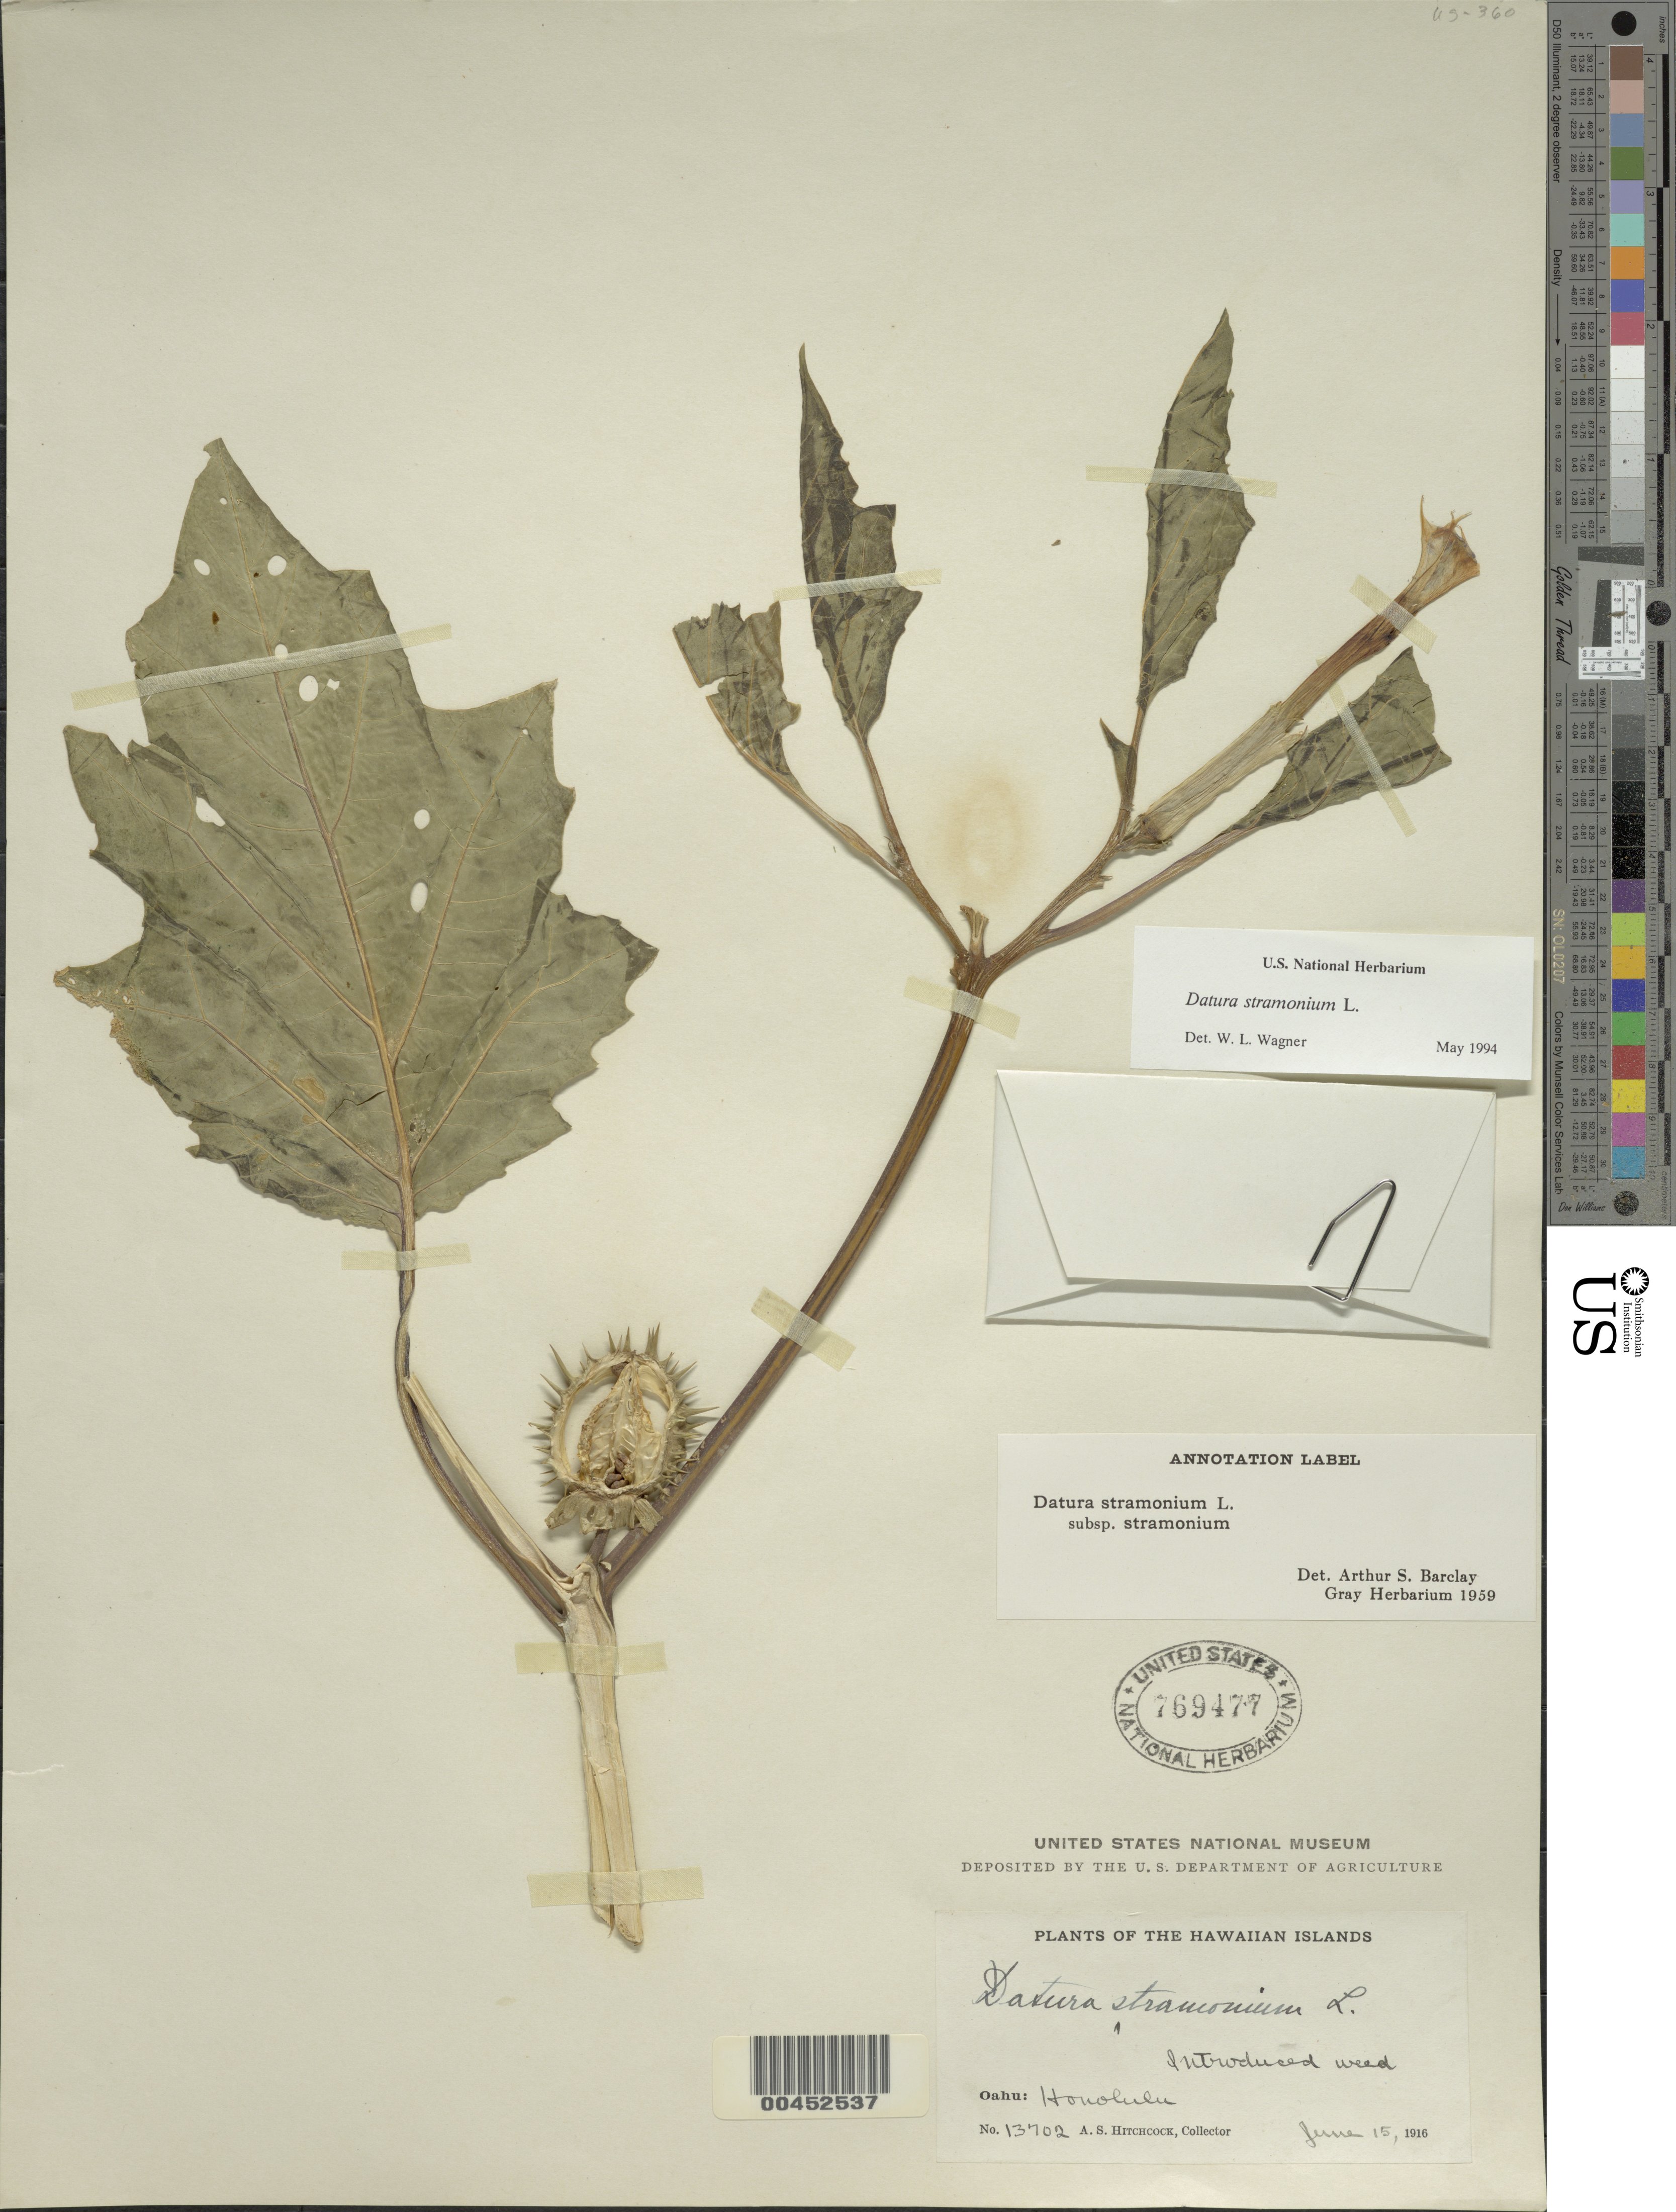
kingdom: Plantae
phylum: Tracheophyta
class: Magnoliopsida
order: Solanales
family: Solanaceae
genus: Datura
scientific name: Datura stramonium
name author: L.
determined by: Wagner, W. L., (BOT), Smithsonian Institution - National Museum of Natural History (UNITED STATES)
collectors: A. S. Hitchcock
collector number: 13702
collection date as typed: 15 Jun 1916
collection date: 1916-06-15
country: United States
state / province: Hawaii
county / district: Honolulu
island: Oahu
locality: Honolulu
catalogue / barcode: US 769477